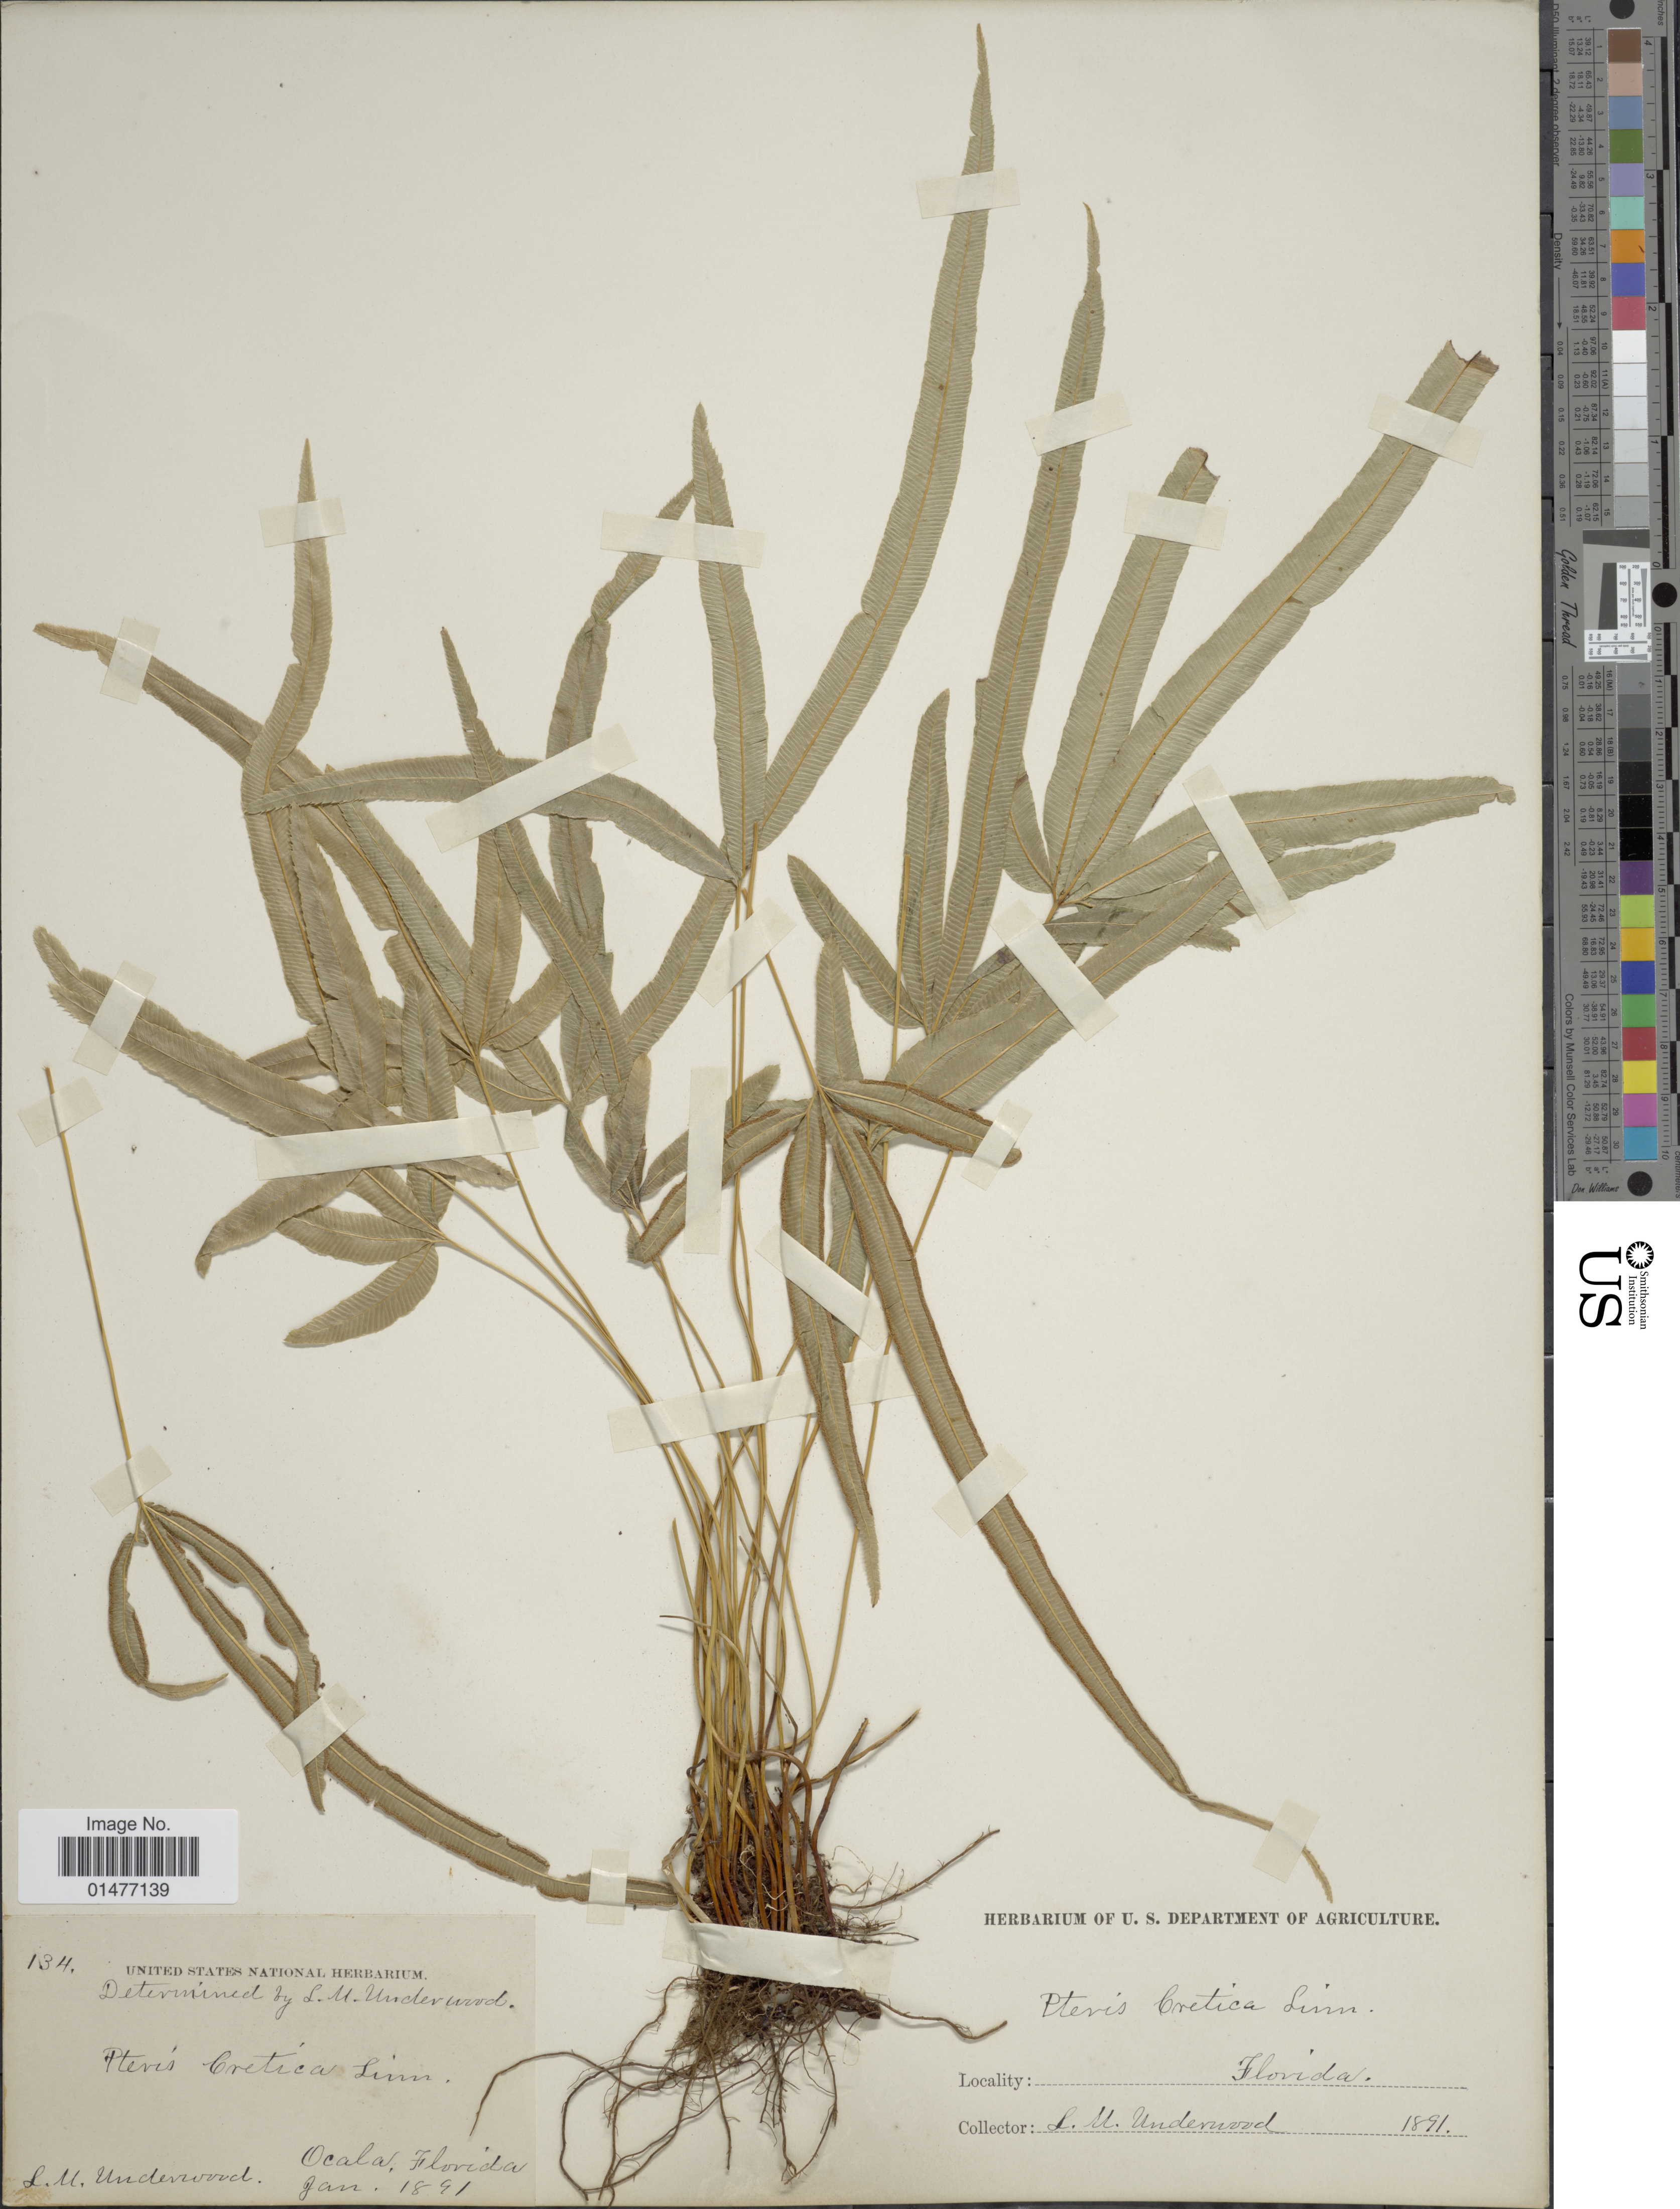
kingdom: Plantae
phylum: Tracheophyta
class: Polypodiopsida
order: Polypodiales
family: Pteridaceae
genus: Pteris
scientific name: Pteris cretica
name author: L.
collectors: L. M. Underwood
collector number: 134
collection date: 1891-01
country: United States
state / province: Florida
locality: Ocala